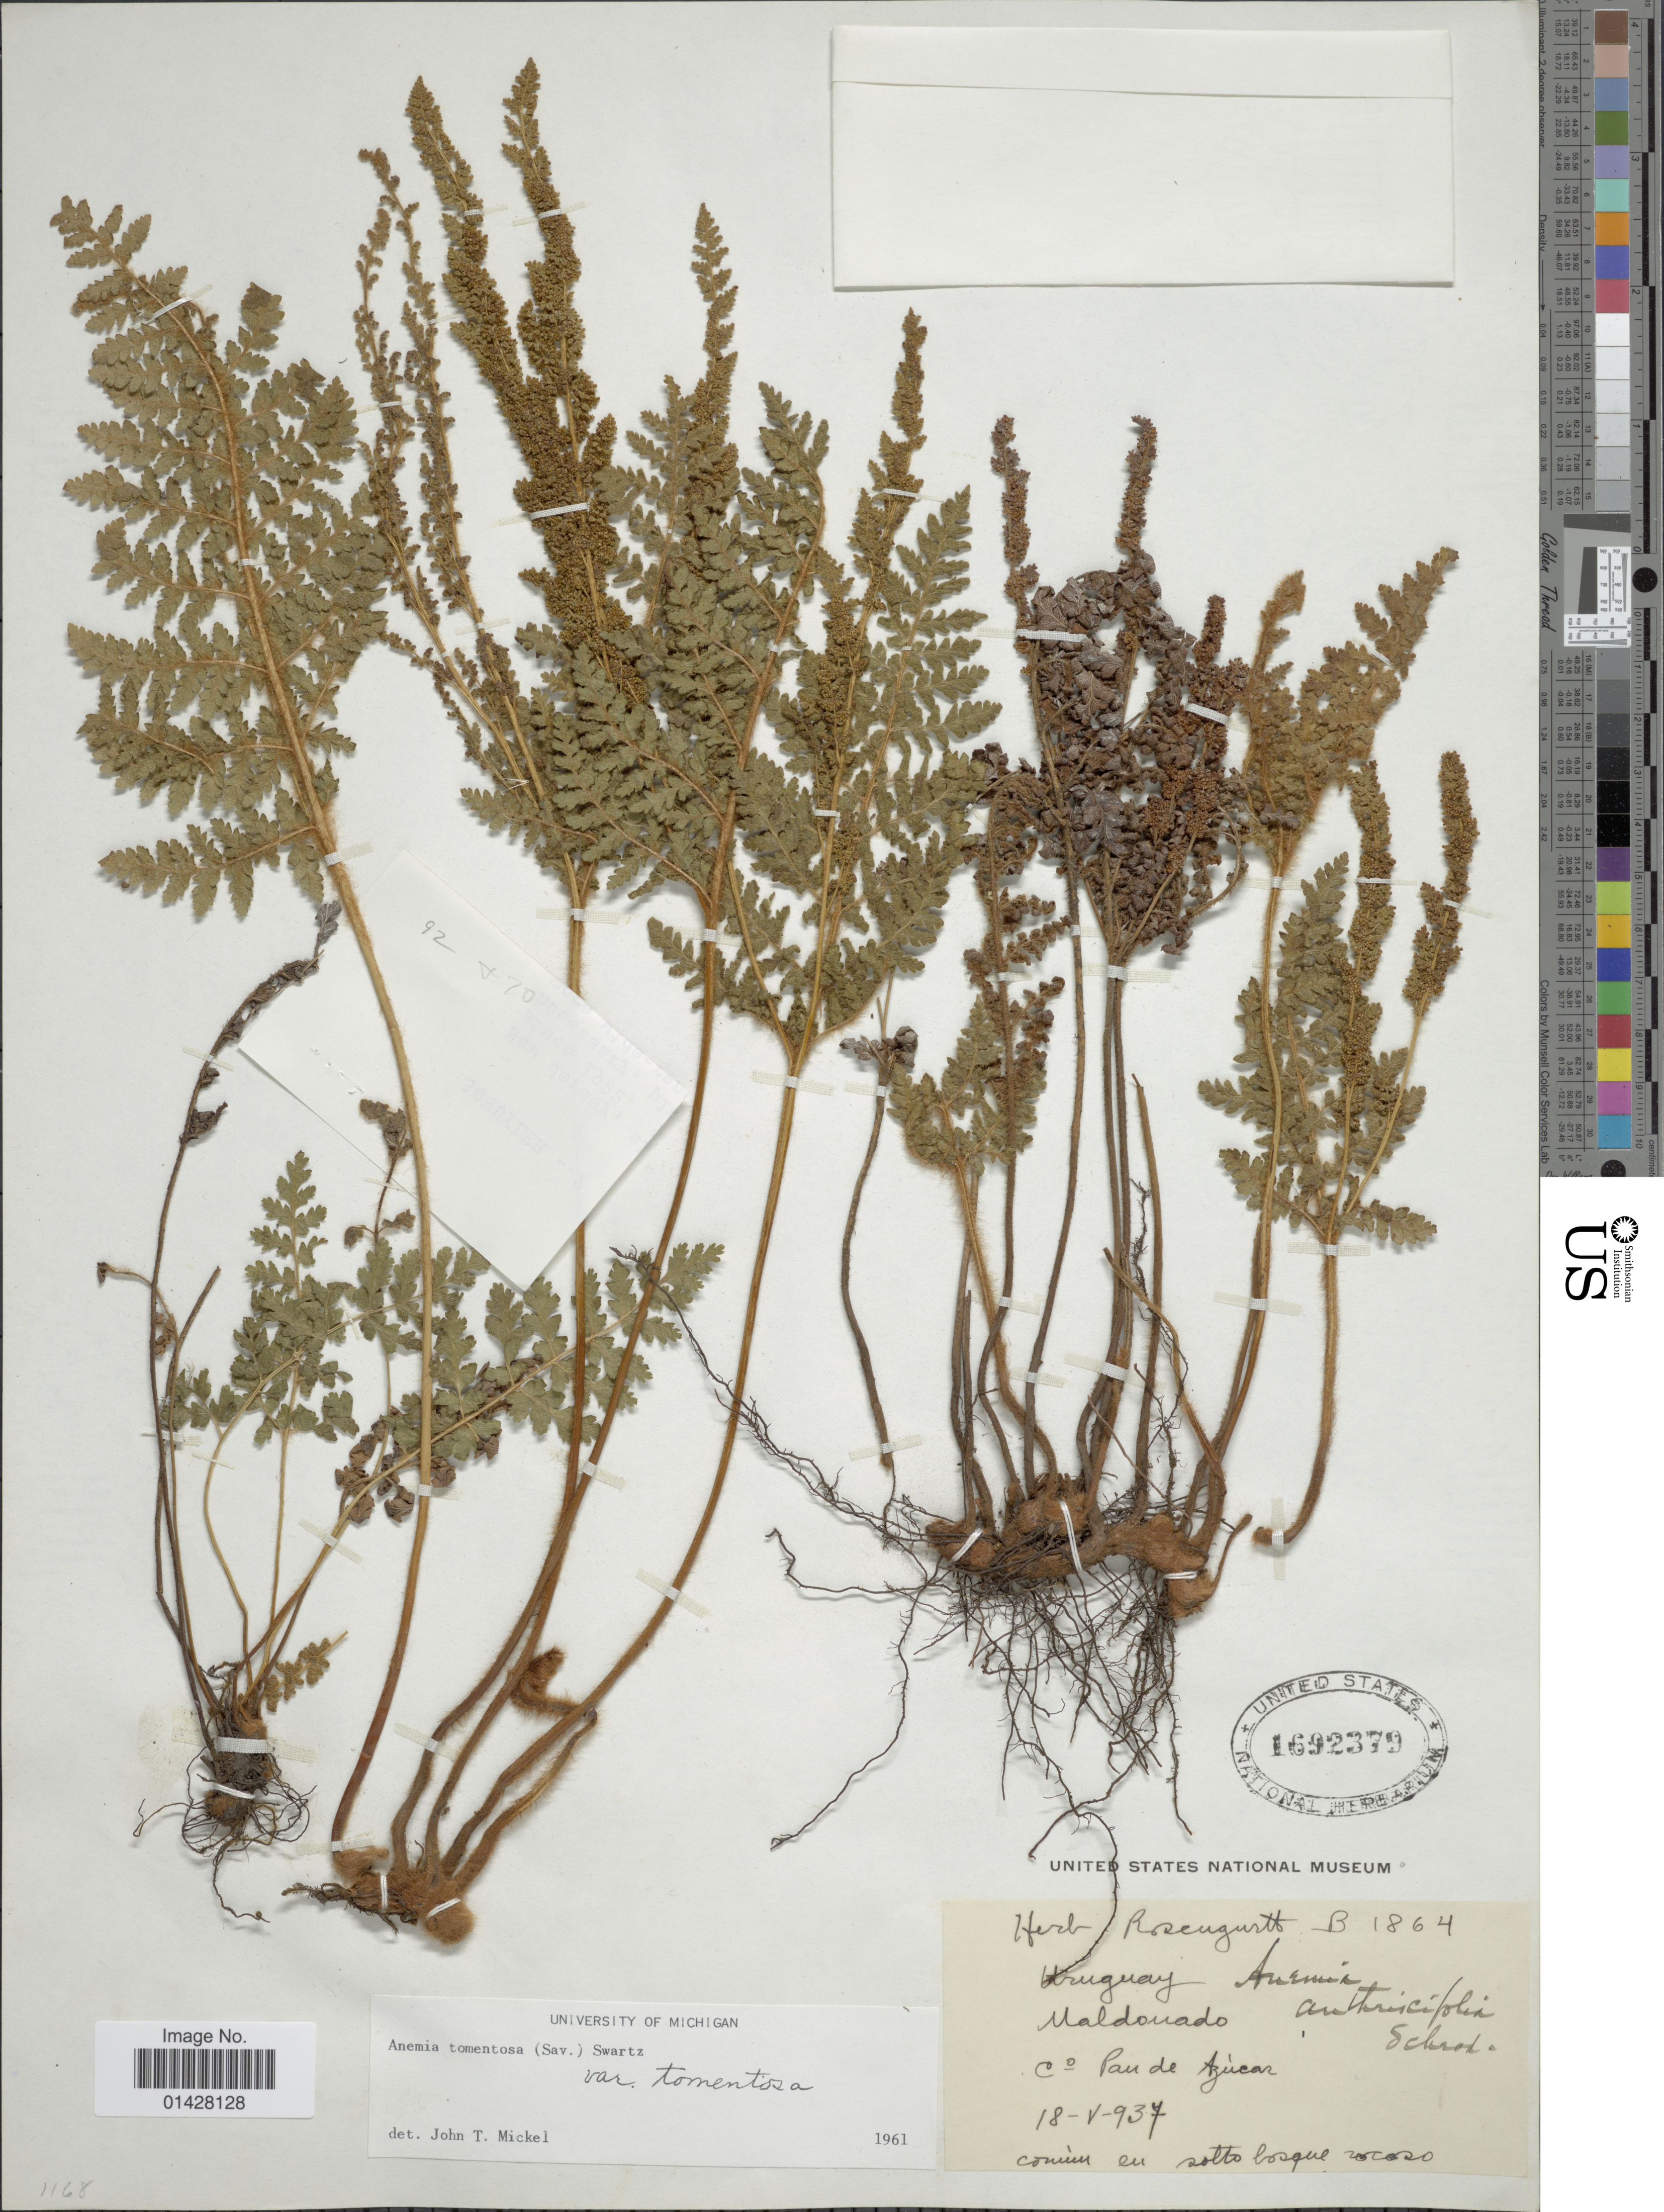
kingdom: Plantae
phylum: Tracheophyta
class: Polypodiopsida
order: Schizaeales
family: Anemiaceae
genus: Anemia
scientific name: Anemia tomentosa var. tomentosa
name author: (Sav.) Sw.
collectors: ex herb. Rosengurtt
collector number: B 1864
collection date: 1937-05-18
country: Uruguay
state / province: Maldonado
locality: Uruguay. Maldonado. Co. Pan de Azúcar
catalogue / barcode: US 1692379